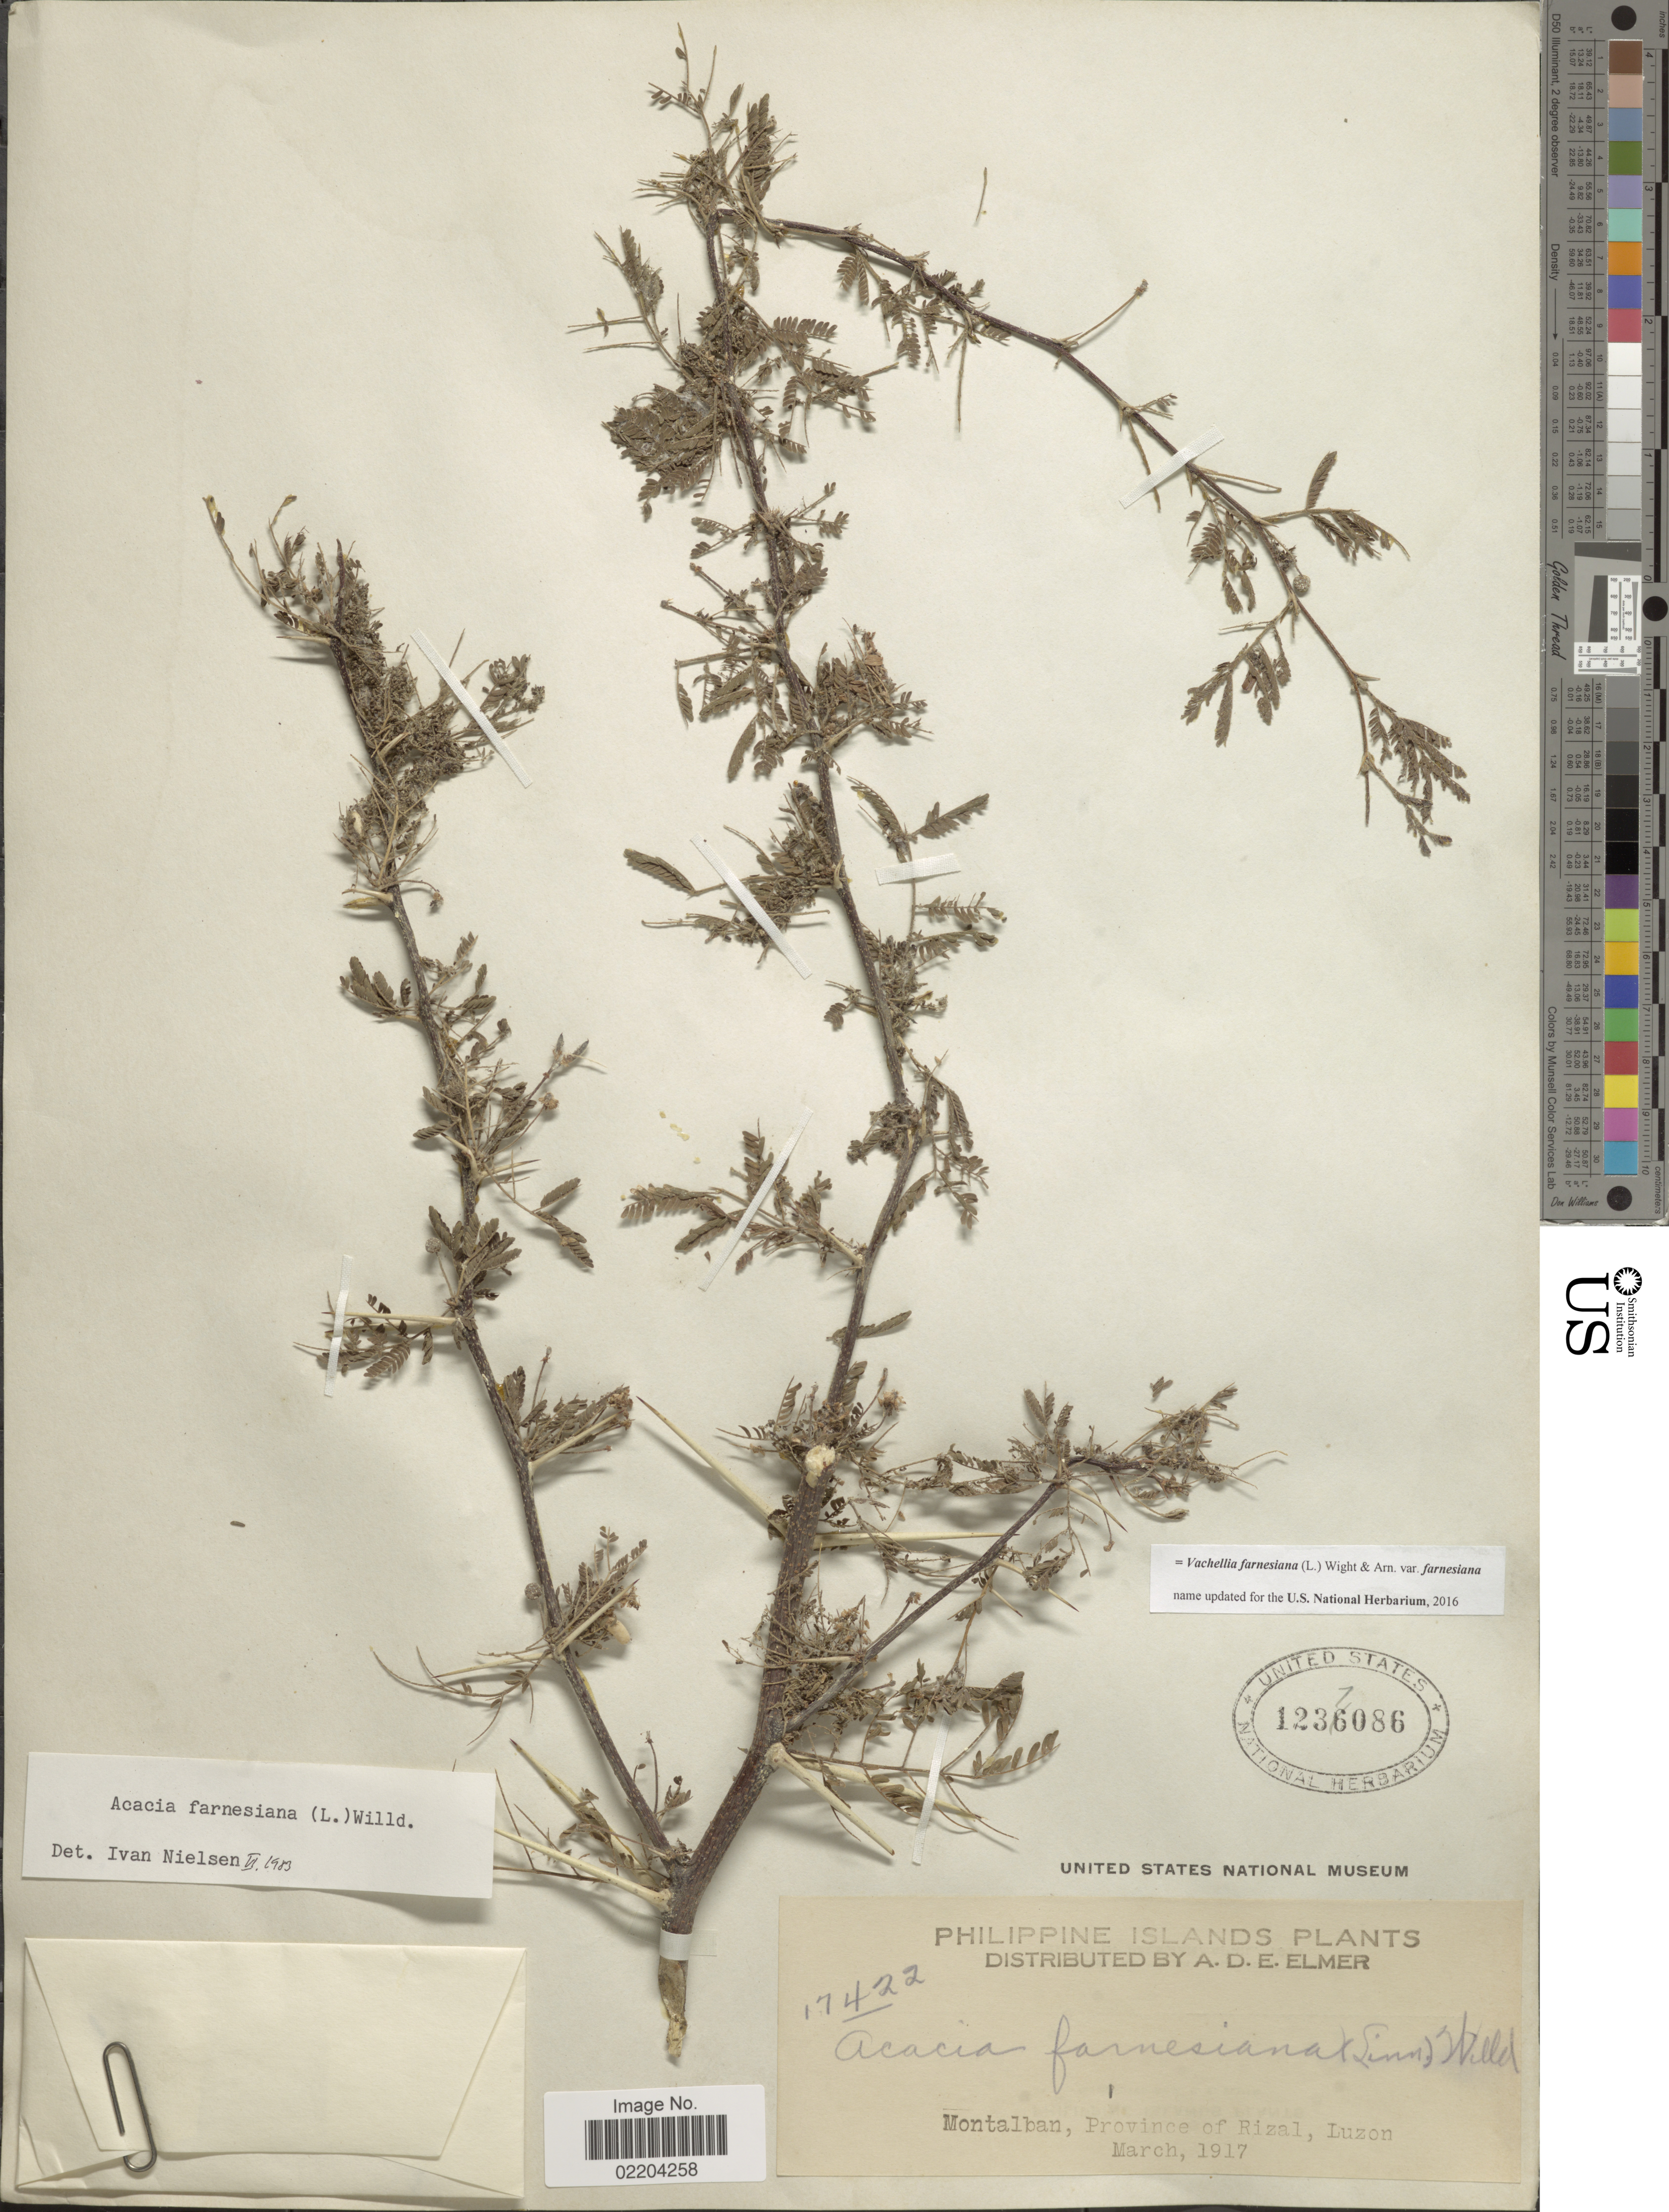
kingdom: Plantae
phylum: Tracheophyta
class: Magnoliopsida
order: Fabales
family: Fabaceae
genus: Vachellia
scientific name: Vachellia farnesiana var. farnesiana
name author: (L.) Wight & Arn.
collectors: A. D. E. Elmer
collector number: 17422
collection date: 1917-03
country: Philippines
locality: Montalban, Province of Rizal, Luzon.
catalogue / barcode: US 1237086